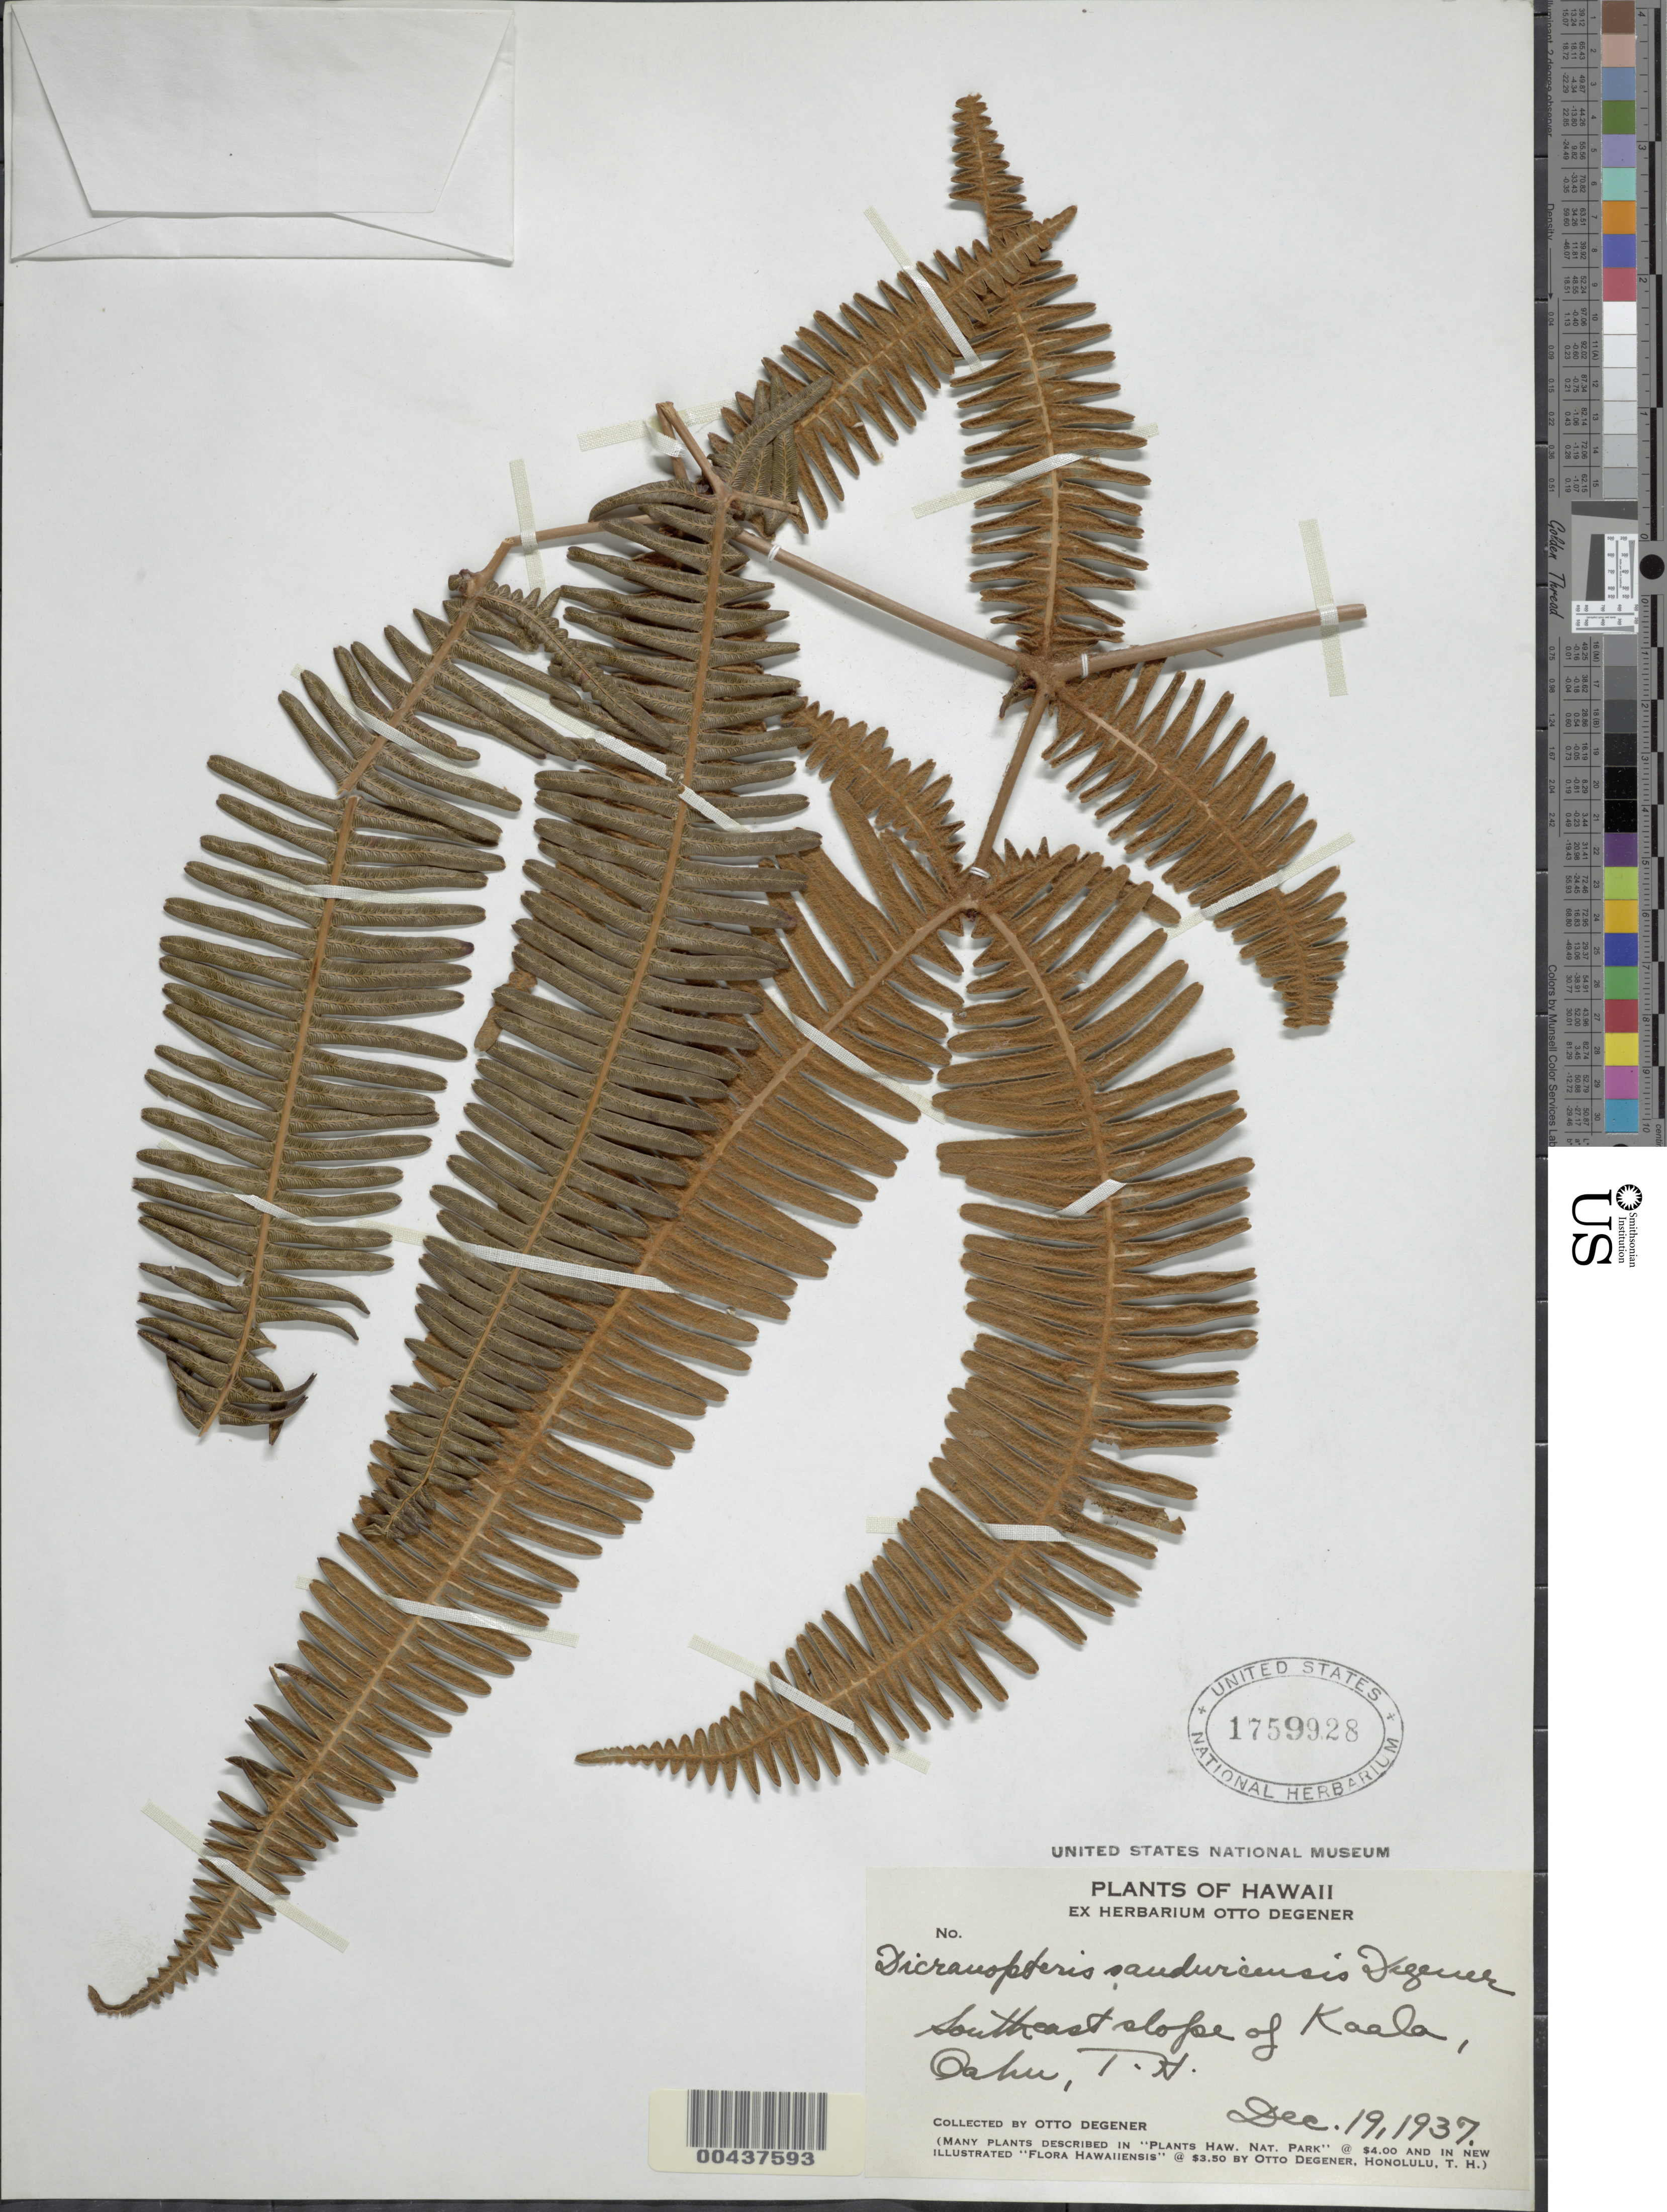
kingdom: Plantae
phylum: Tracheophyta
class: Polypodiopsida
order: Gleicheniales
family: Gleicheniaceae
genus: Dicranopteris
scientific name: Dicranopteris linearis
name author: (Burm. f.) Underw.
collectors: O. Degener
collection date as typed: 19 Dec 1937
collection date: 1937-12-19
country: United States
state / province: Hawaii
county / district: Honolulu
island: Oahu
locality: SE slope of Kaala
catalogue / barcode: US 1759928